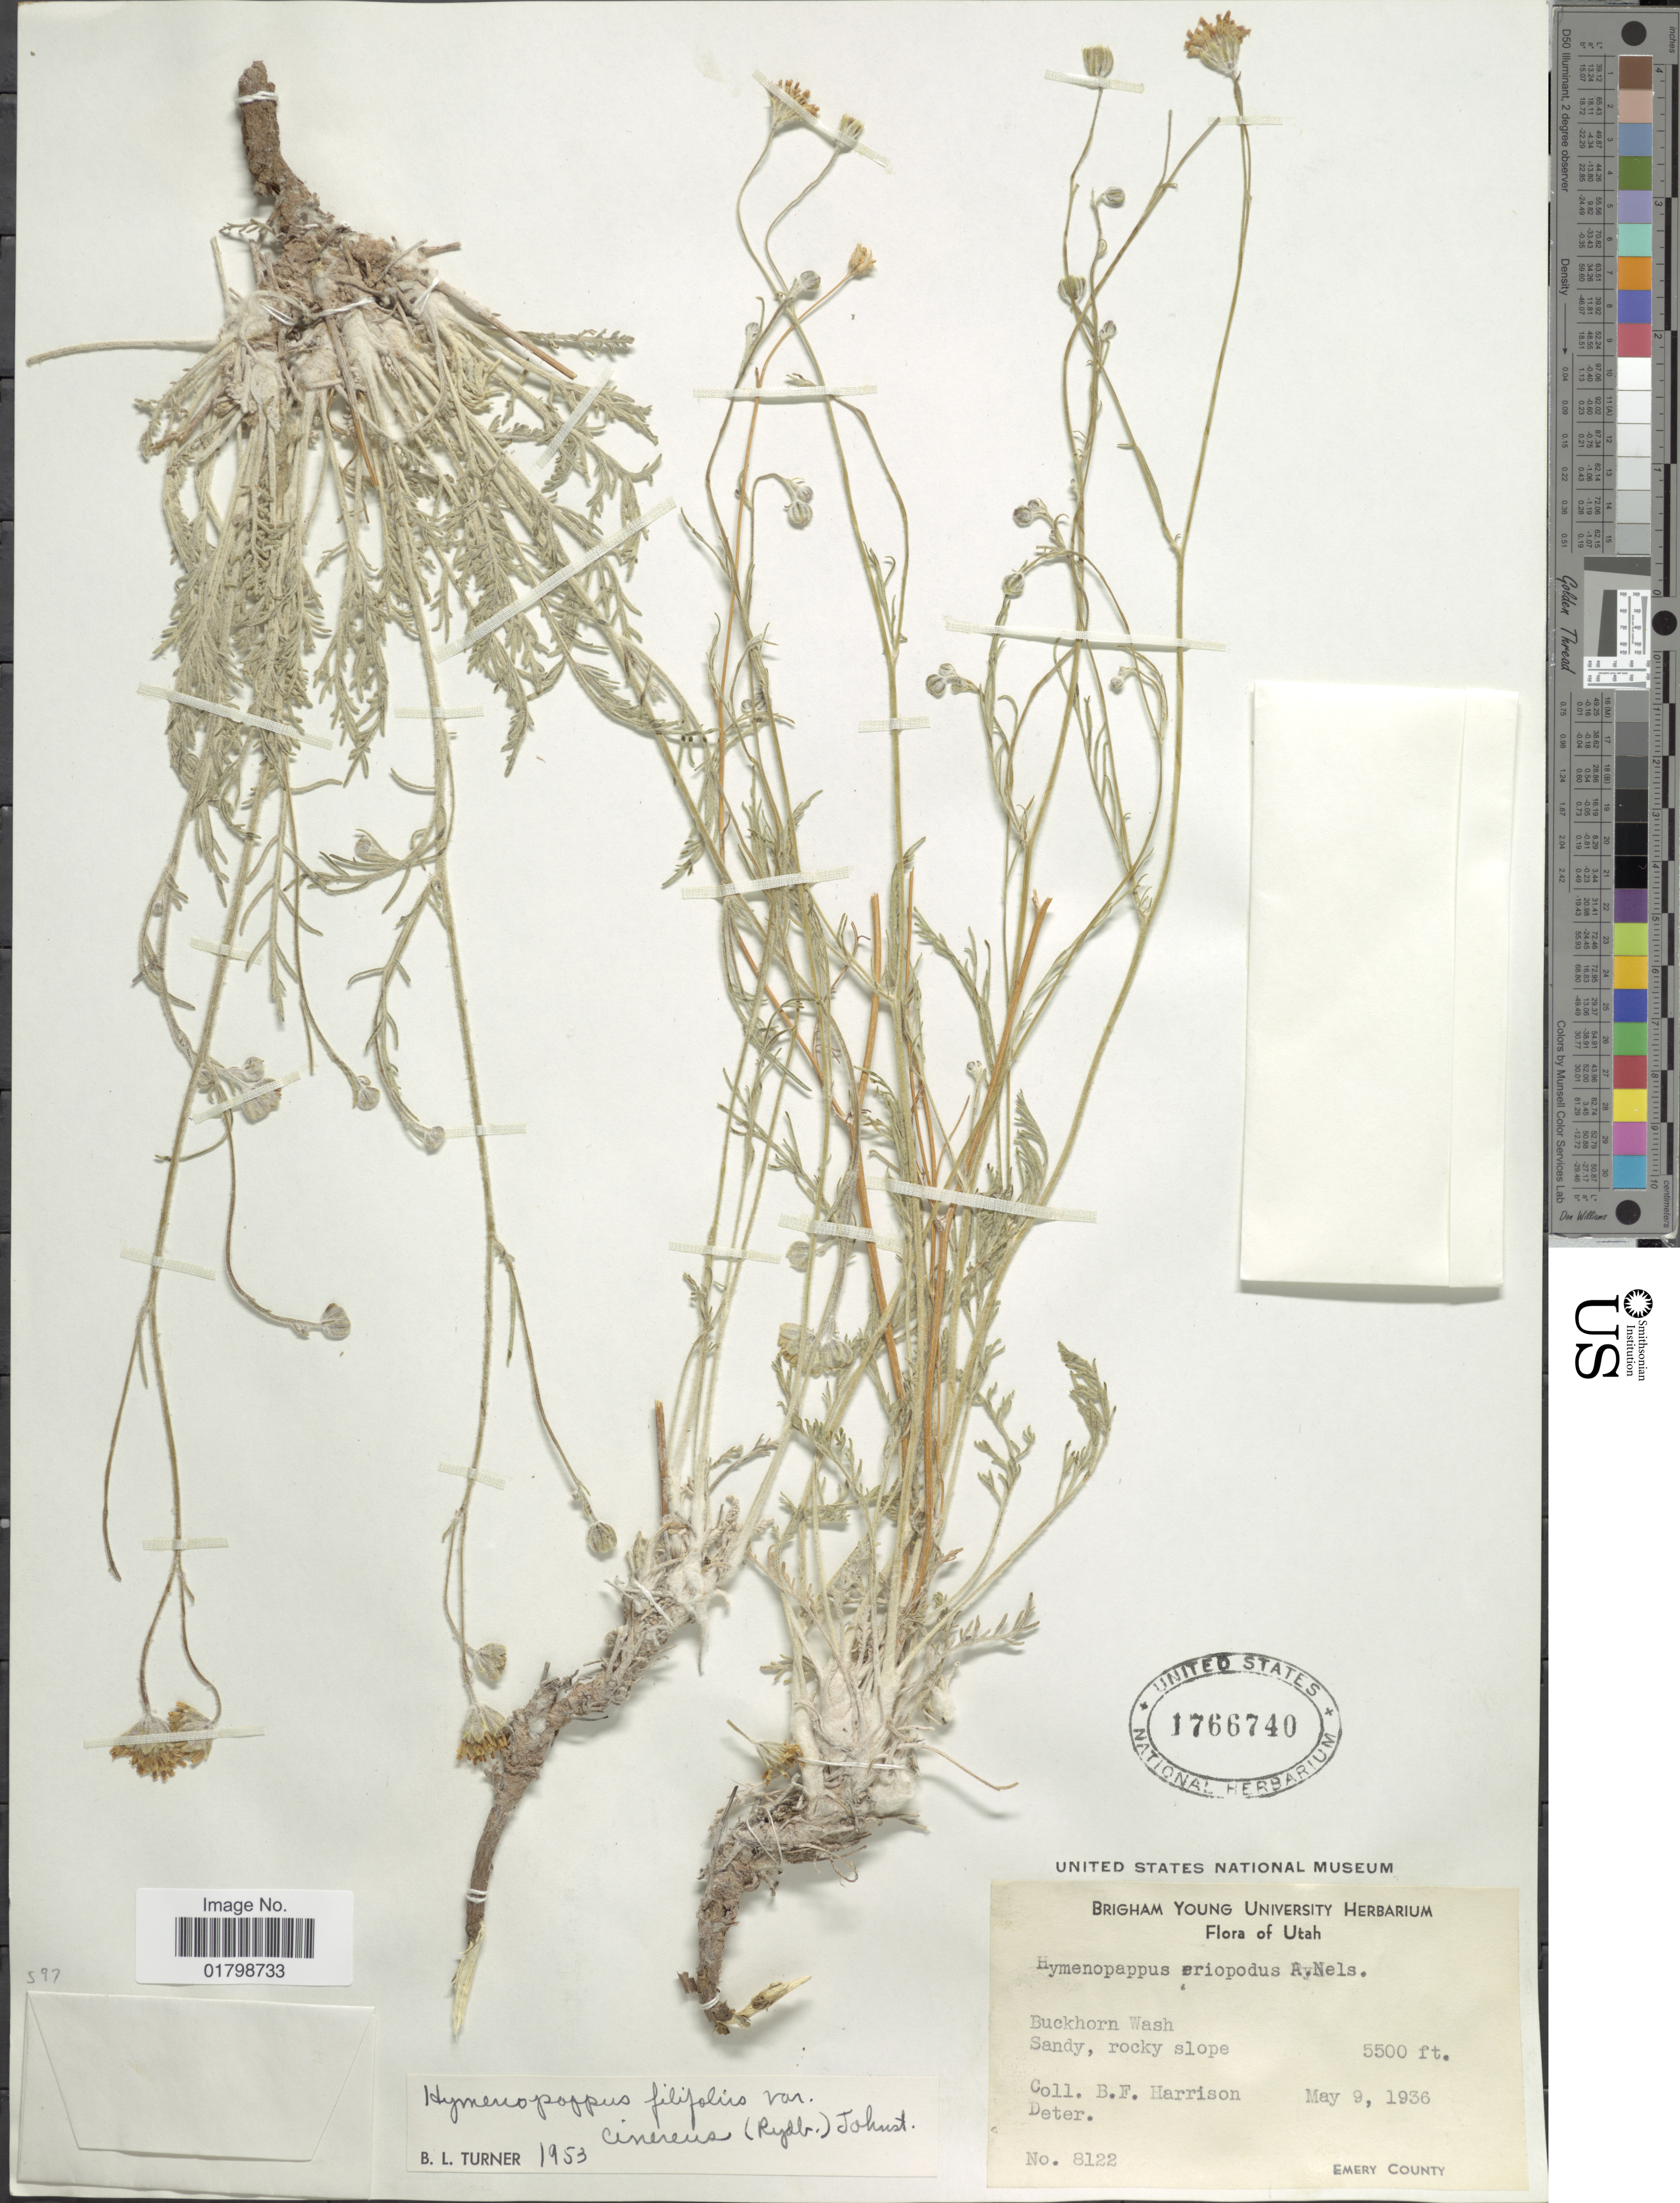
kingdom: Plantae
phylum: Tracheophyta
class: Magnoliopsida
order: Asterales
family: Asteraceae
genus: Hymenopappus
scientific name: Hymenopappus filifolius var. cinereus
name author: (Rydb.) I.M. Johnst.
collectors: B. F. Harrison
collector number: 8122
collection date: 1936-05-09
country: United States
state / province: Utah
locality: Buckhorn Wash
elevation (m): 1676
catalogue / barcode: US 1766740